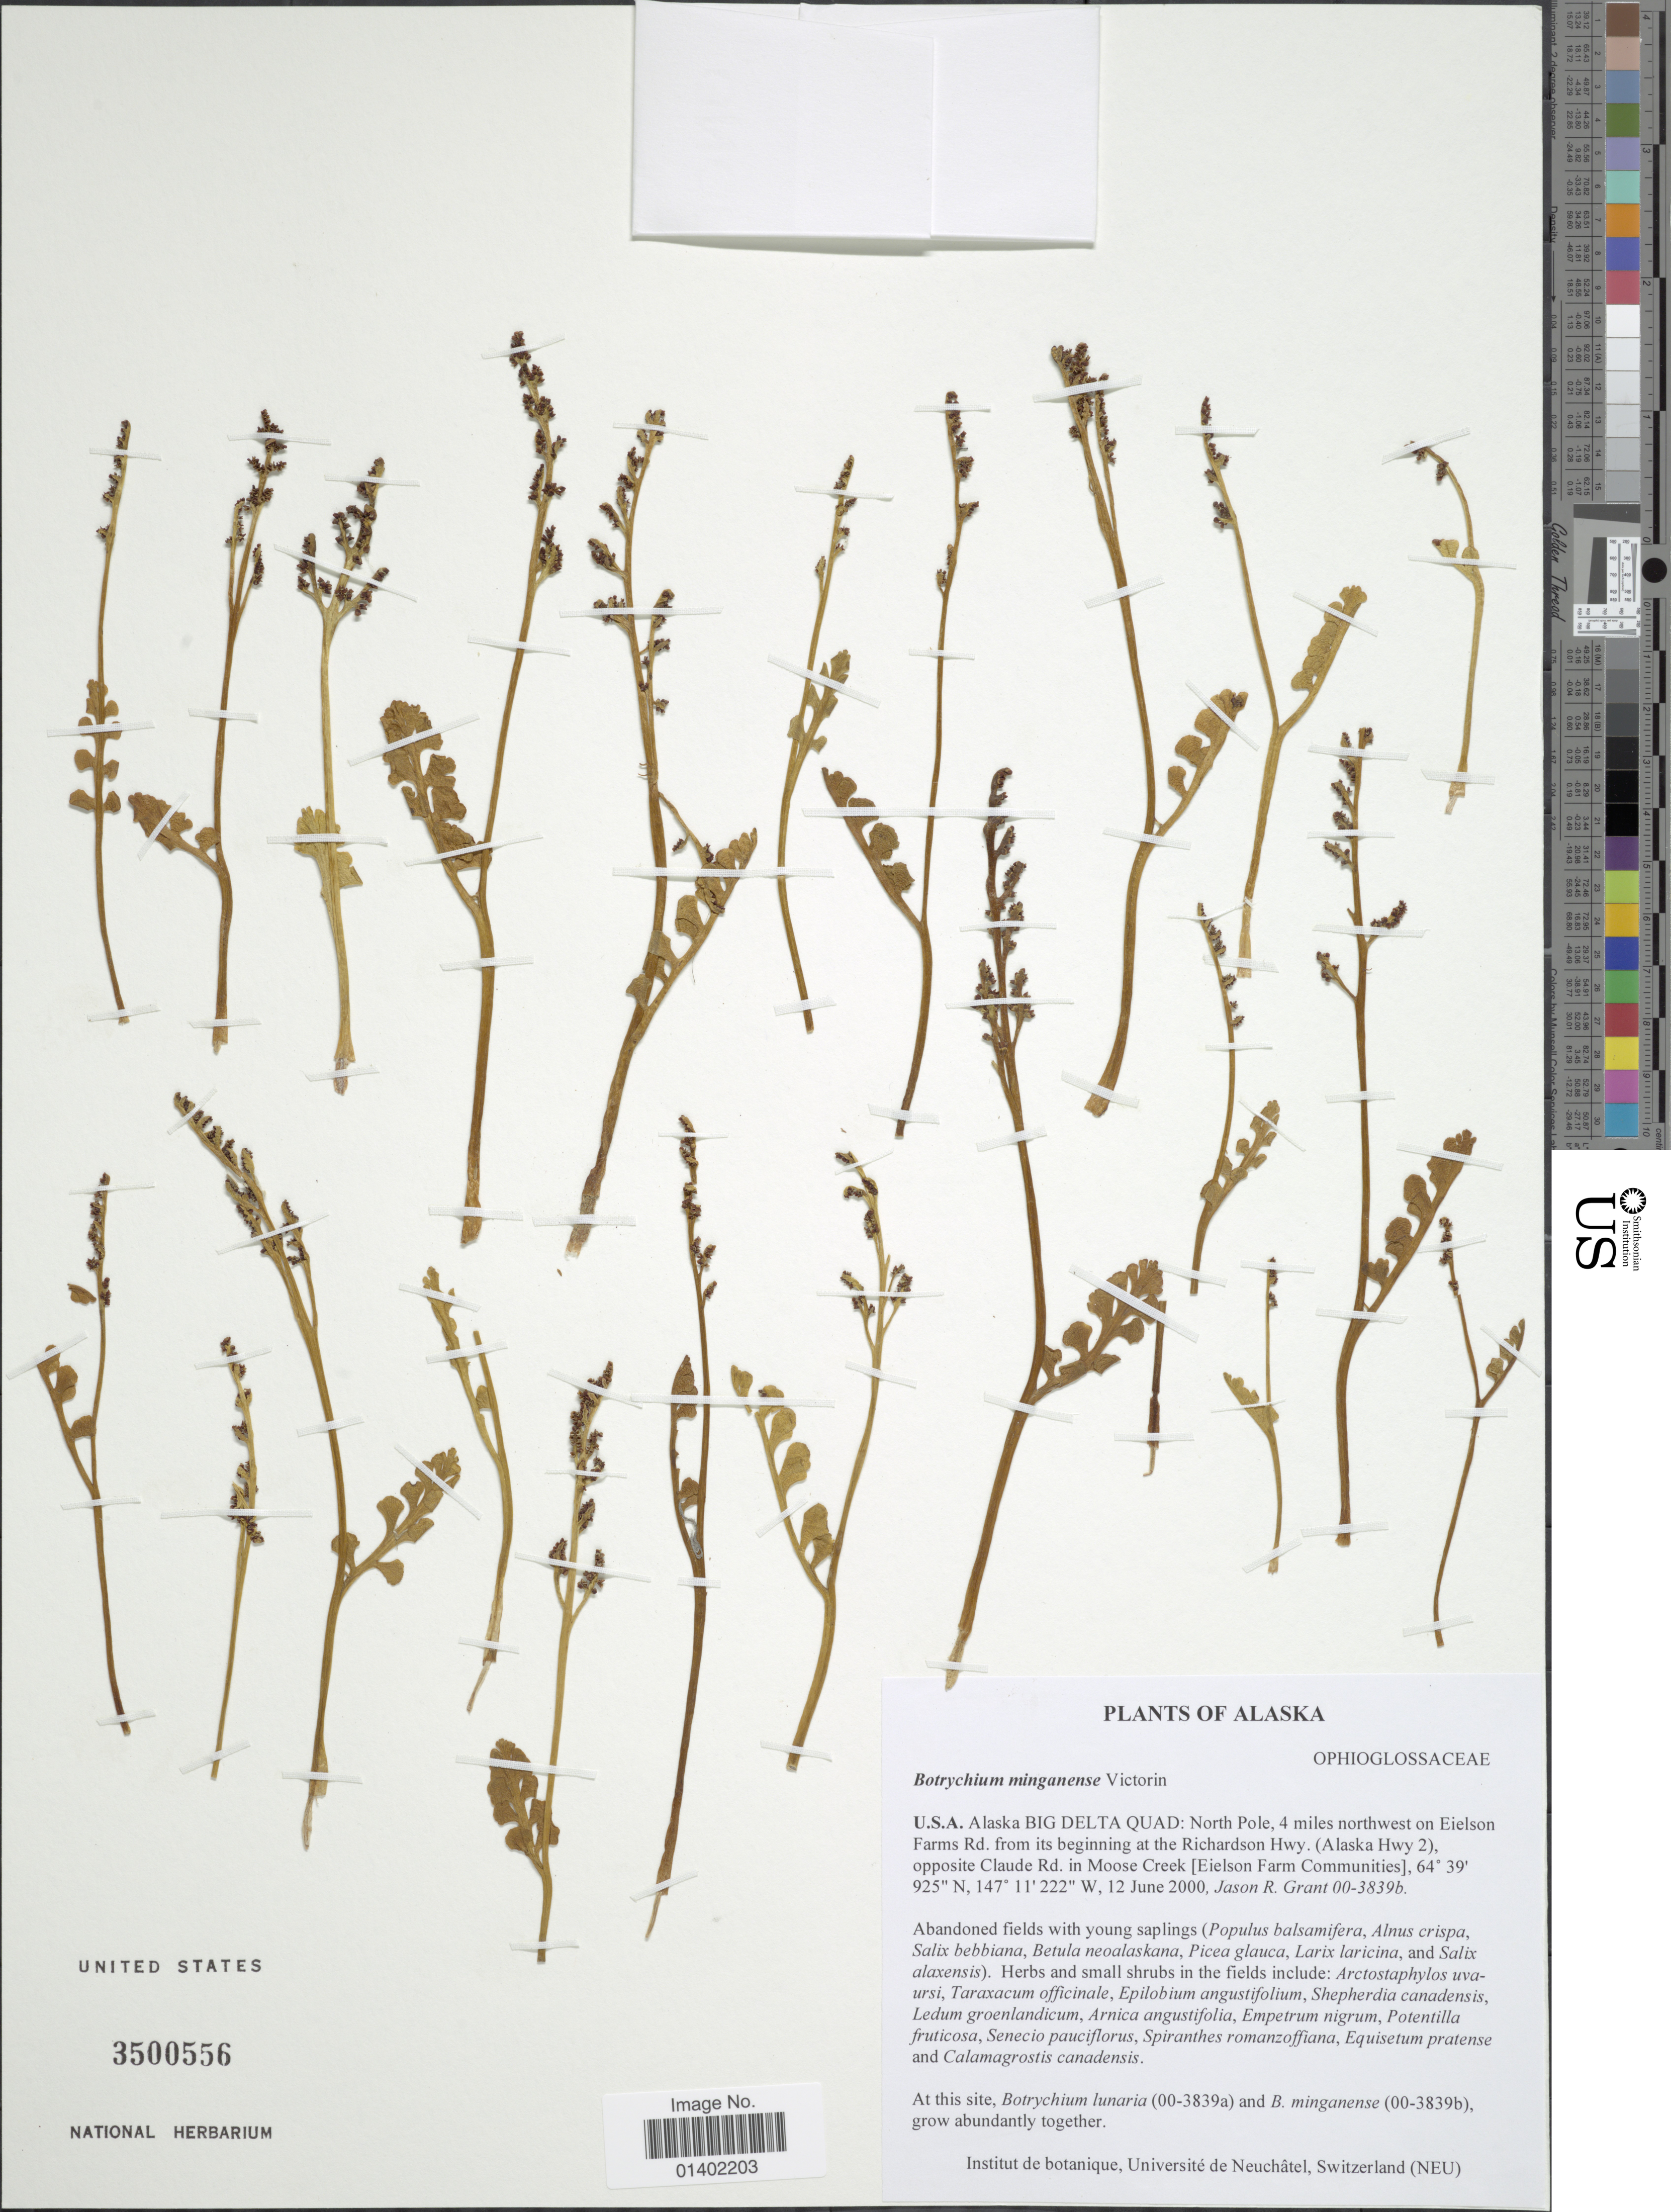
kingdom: Plantae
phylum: Tracheophyta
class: Polypodiopsida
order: Ophioglossales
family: Ophioglossaceae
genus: Botrychium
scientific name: Botrychium minganense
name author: Vict.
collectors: J. R. Grant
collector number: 00-3839b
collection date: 2000-06-12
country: United States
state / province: Alaska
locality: Big Delta Quad: North Pole, 4 miles northwest on Eielson Farms Rd. from its beginning at the Richardson Hwy. (Alaska Hwy 2), opposite Claude Rd. in Moose Greek [Eielson Farm Communities].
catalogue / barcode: US 3500556